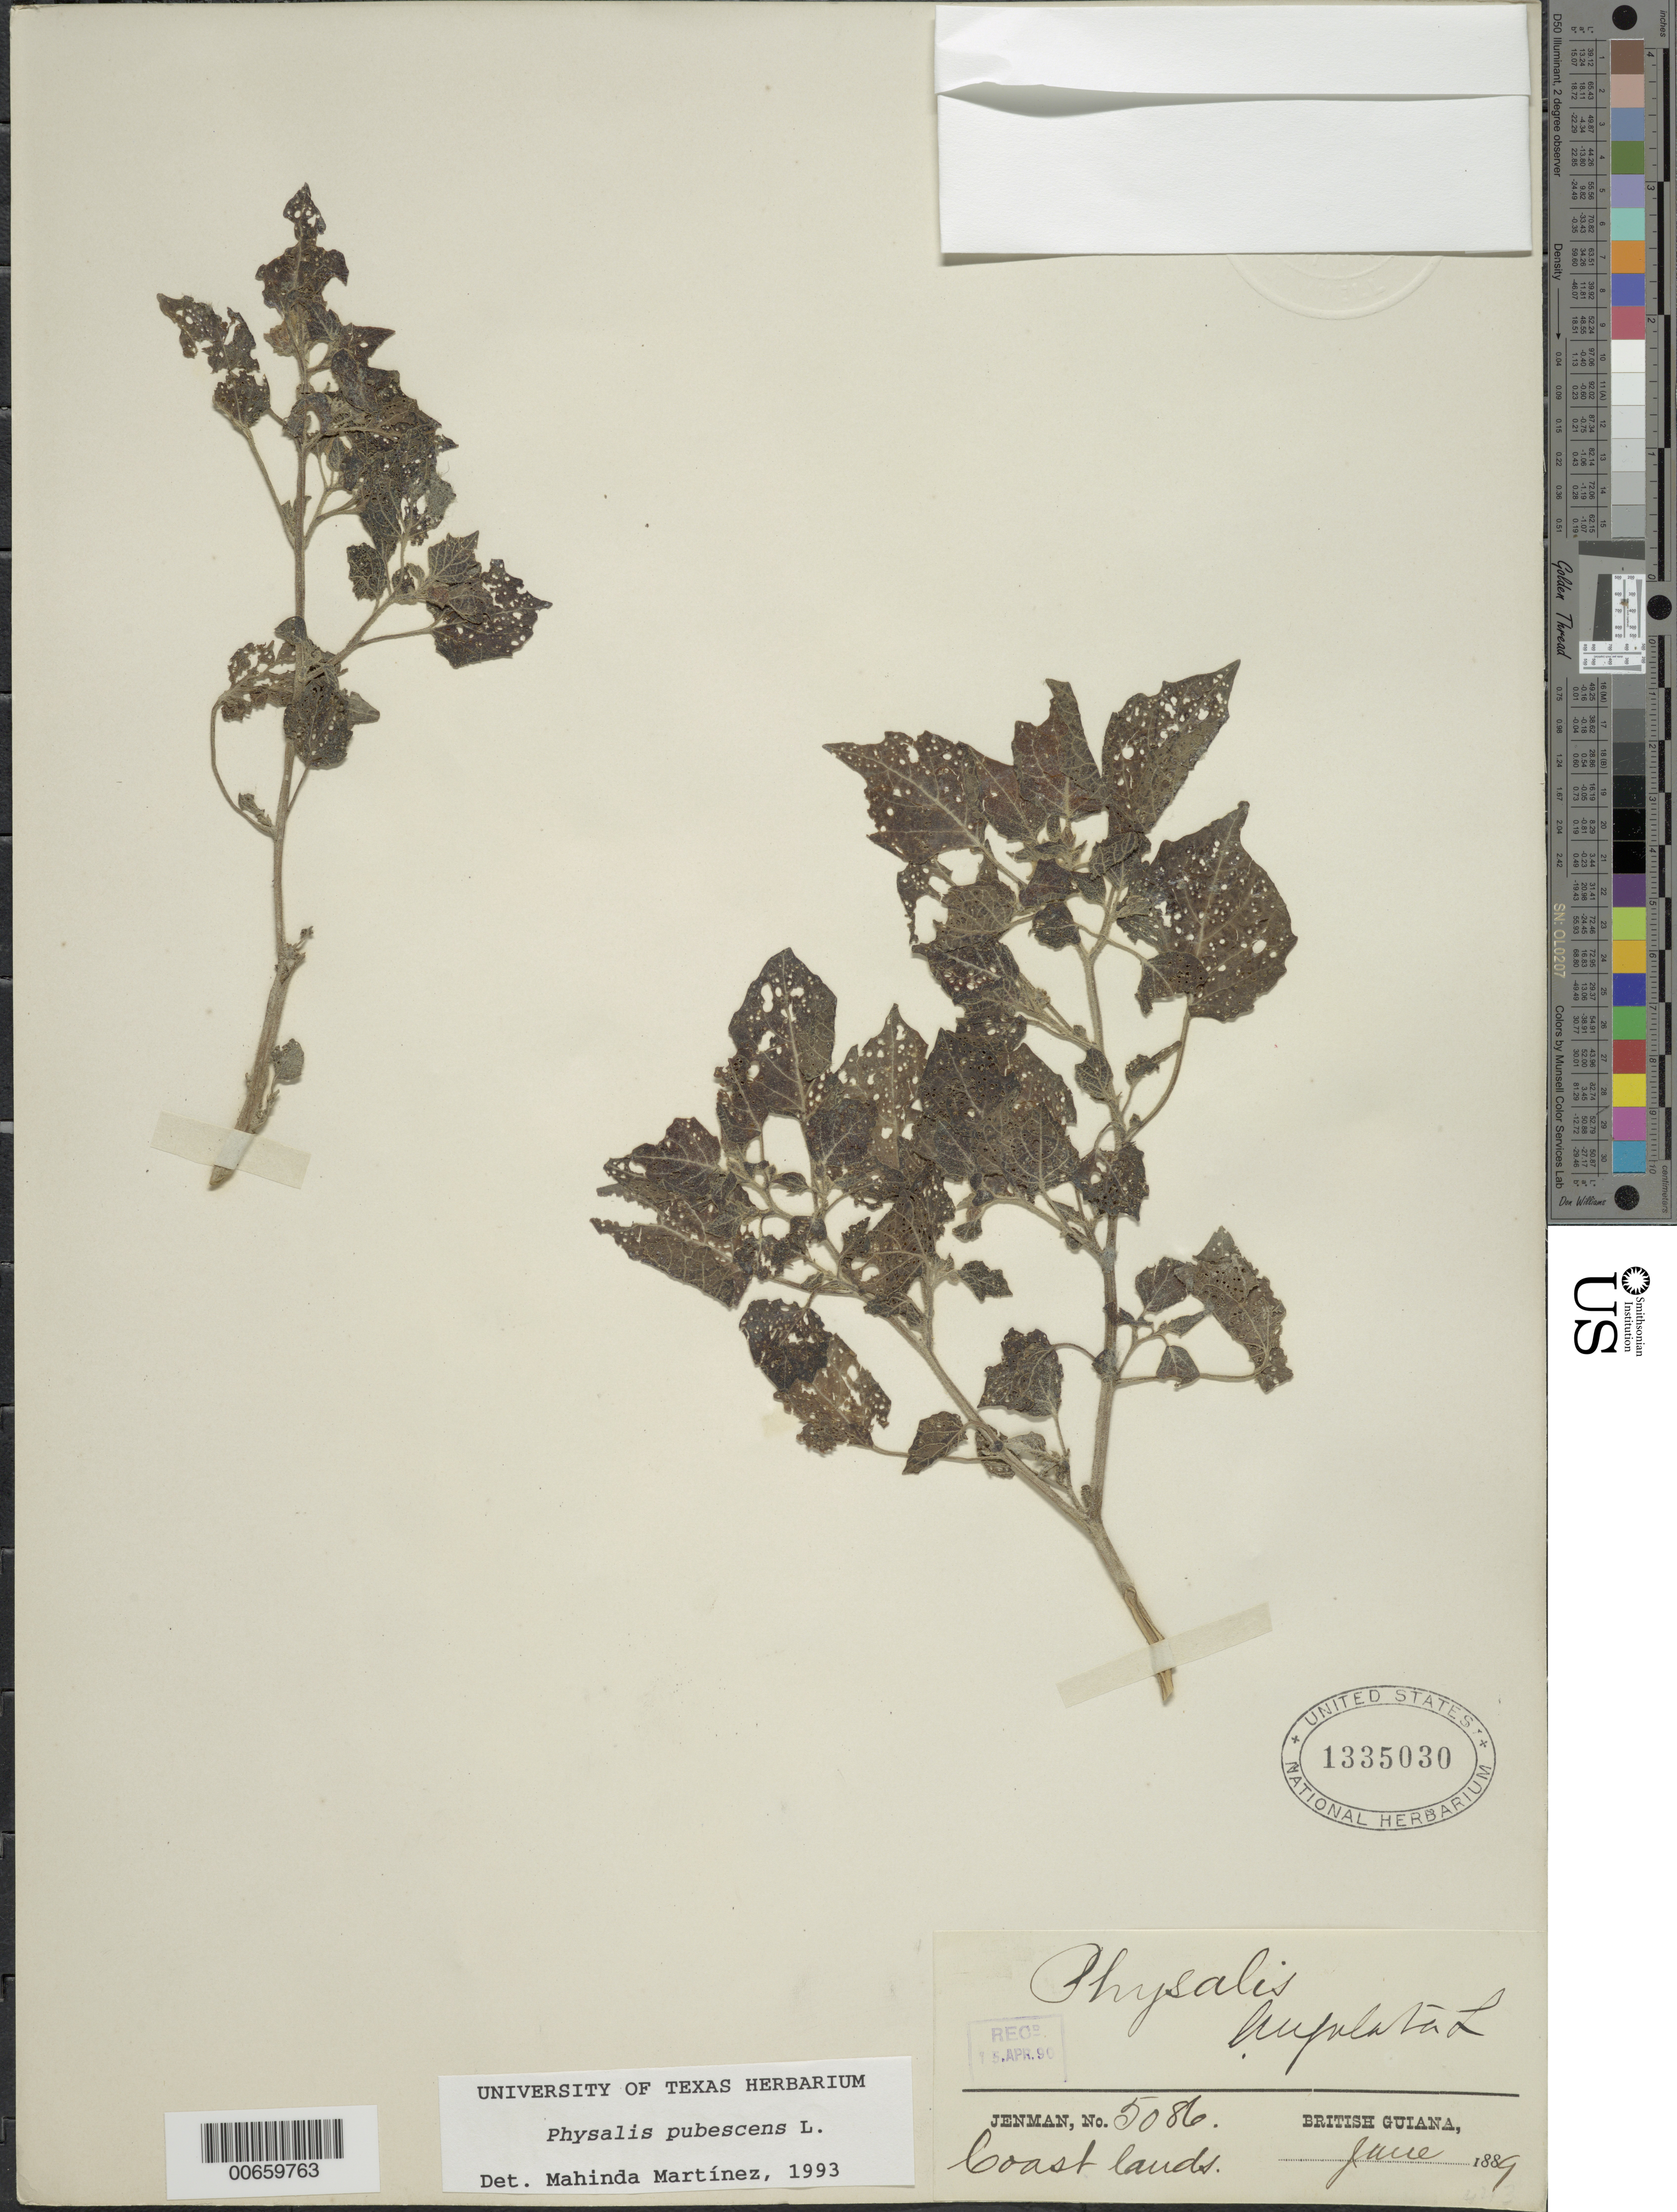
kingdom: Plantae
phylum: Tracheophyta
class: Magnoliopsida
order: Solanales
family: Solanaceae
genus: Physalis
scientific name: Physalis pubescens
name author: L.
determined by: Martinez, M.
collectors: G. S. Jenman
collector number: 5086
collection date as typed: June 1889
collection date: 1889-06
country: Guyana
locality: Coast lands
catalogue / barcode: US 1335030